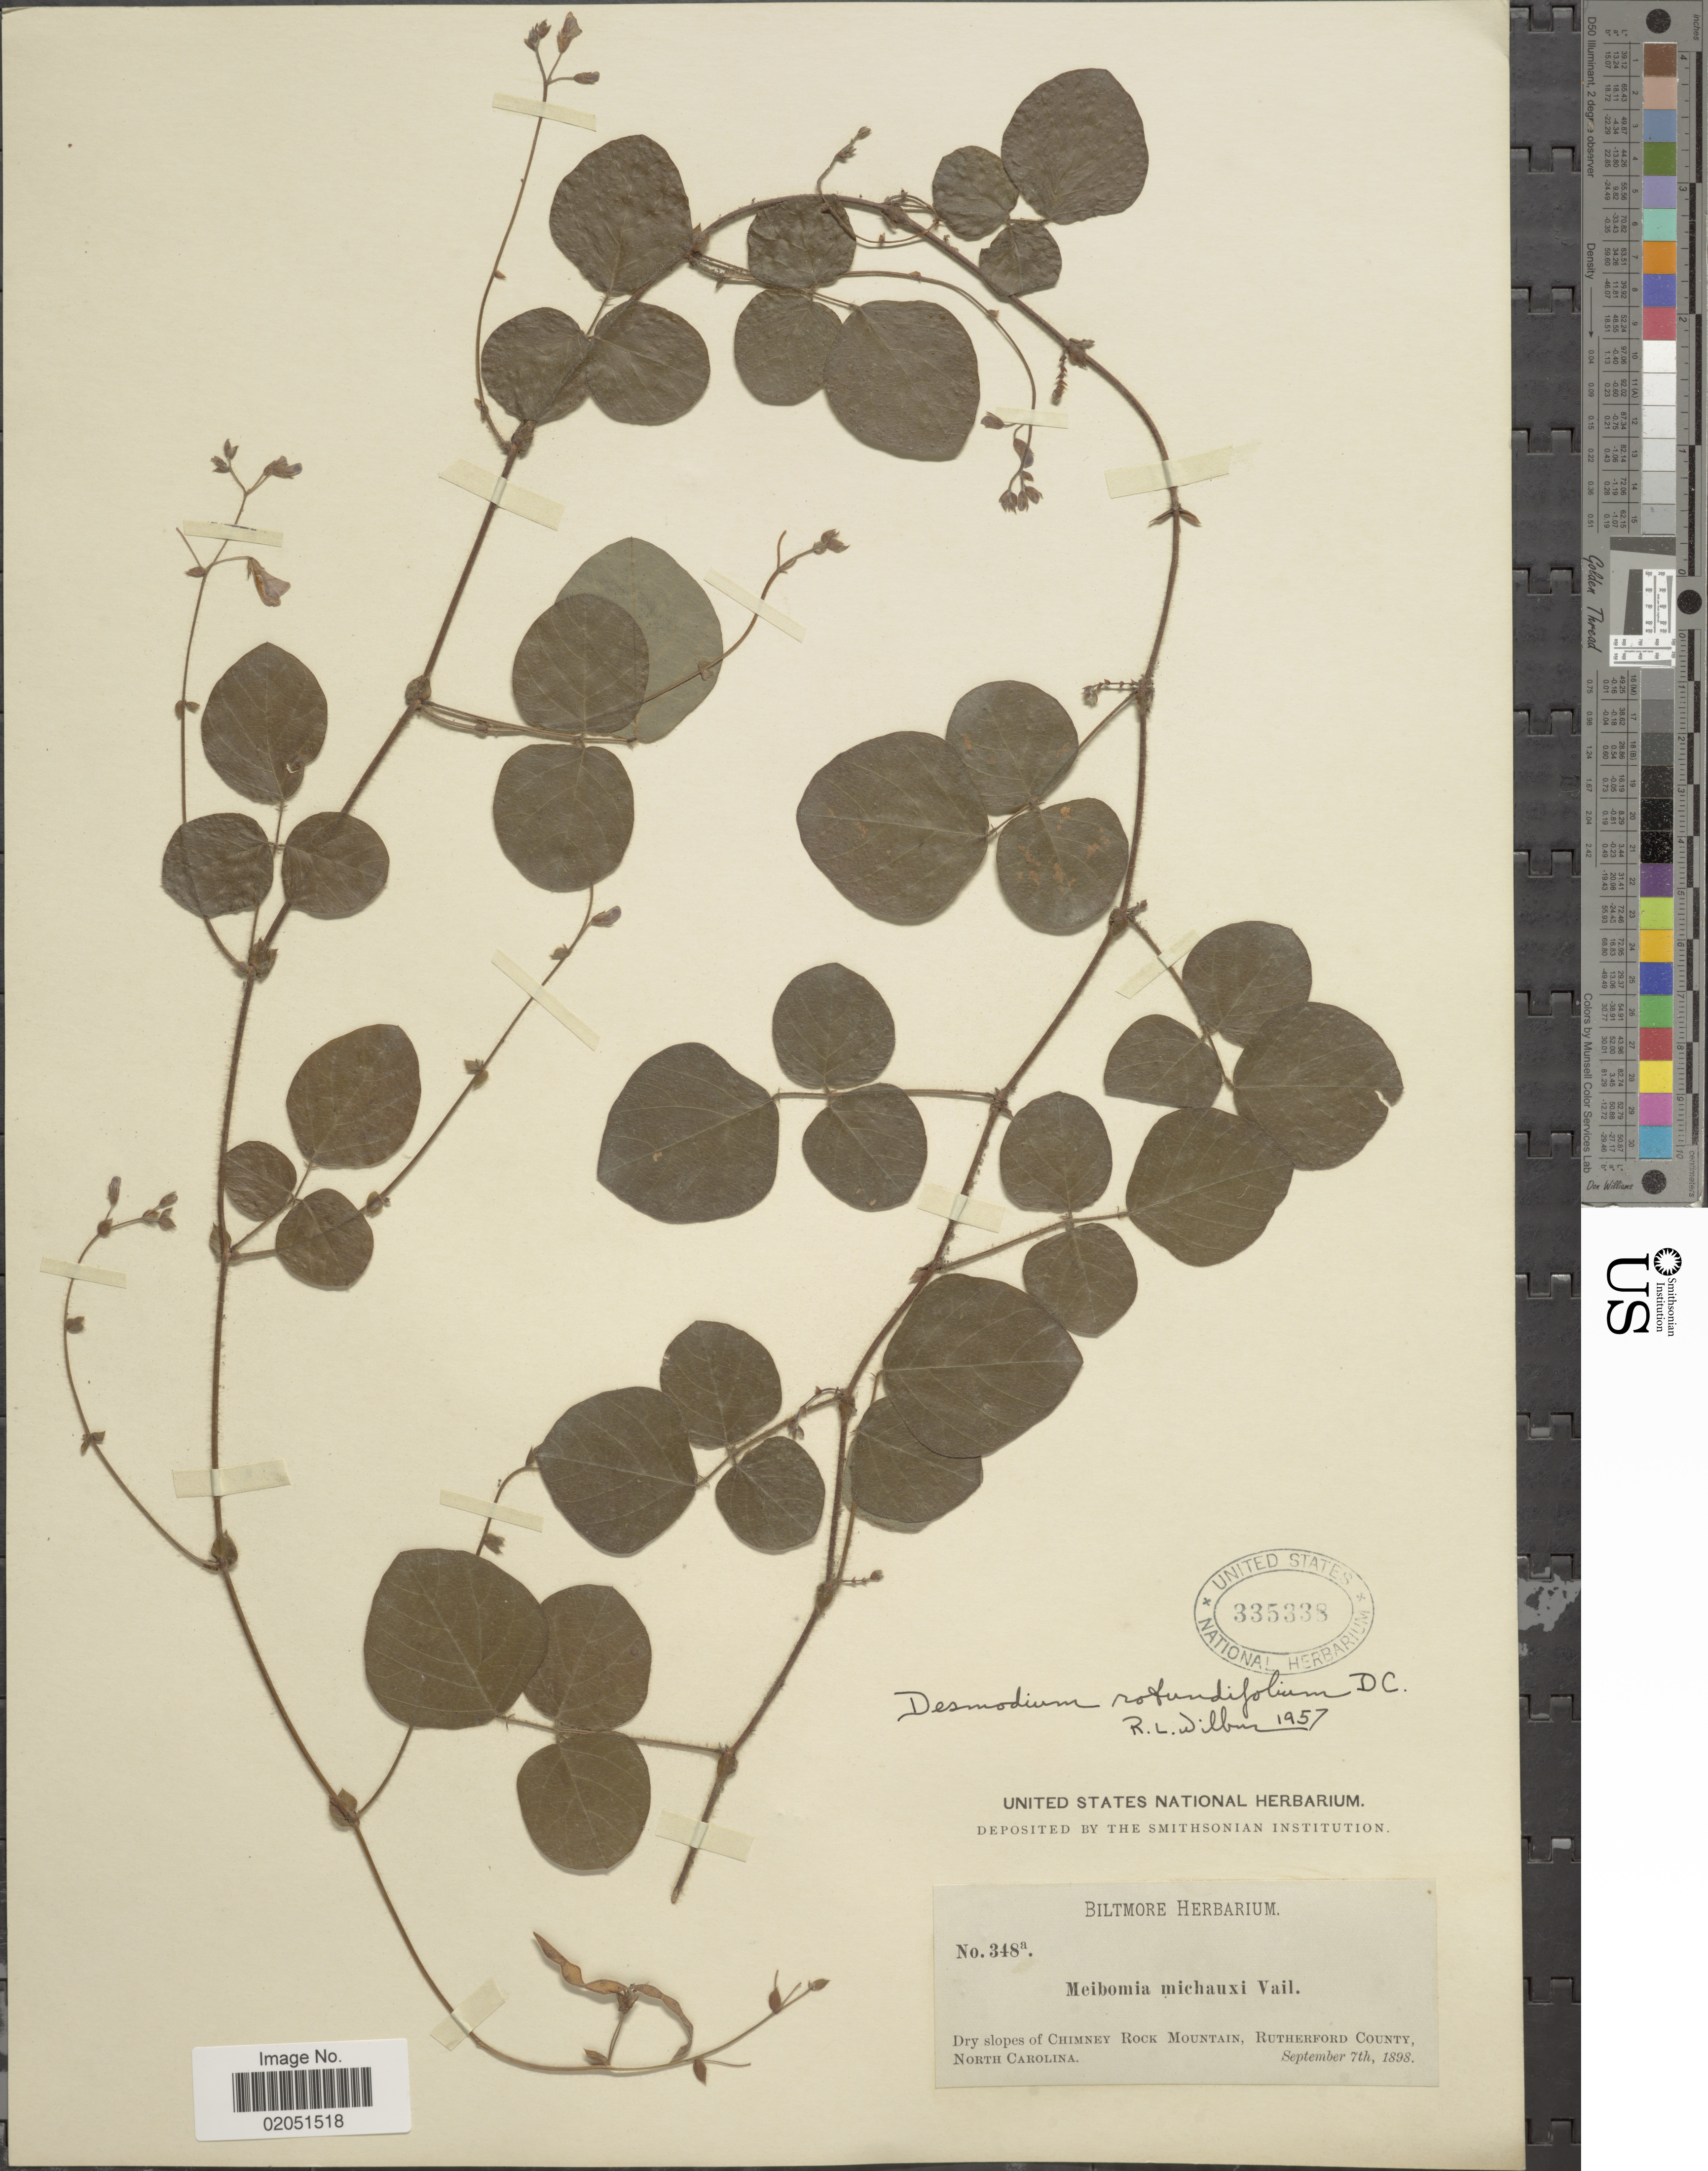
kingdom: Plantae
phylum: Tracheophyta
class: Magnoliopsida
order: Fabales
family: Fabaceae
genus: Desmodium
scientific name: Desmodium rotundifolium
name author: DC.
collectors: ex herb. Biltmore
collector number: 348a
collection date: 1898-09-07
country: United States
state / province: North Carolina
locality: Dry slopes of Chimnet Rock Mountain, Rutherford County.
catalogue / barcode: US 335338